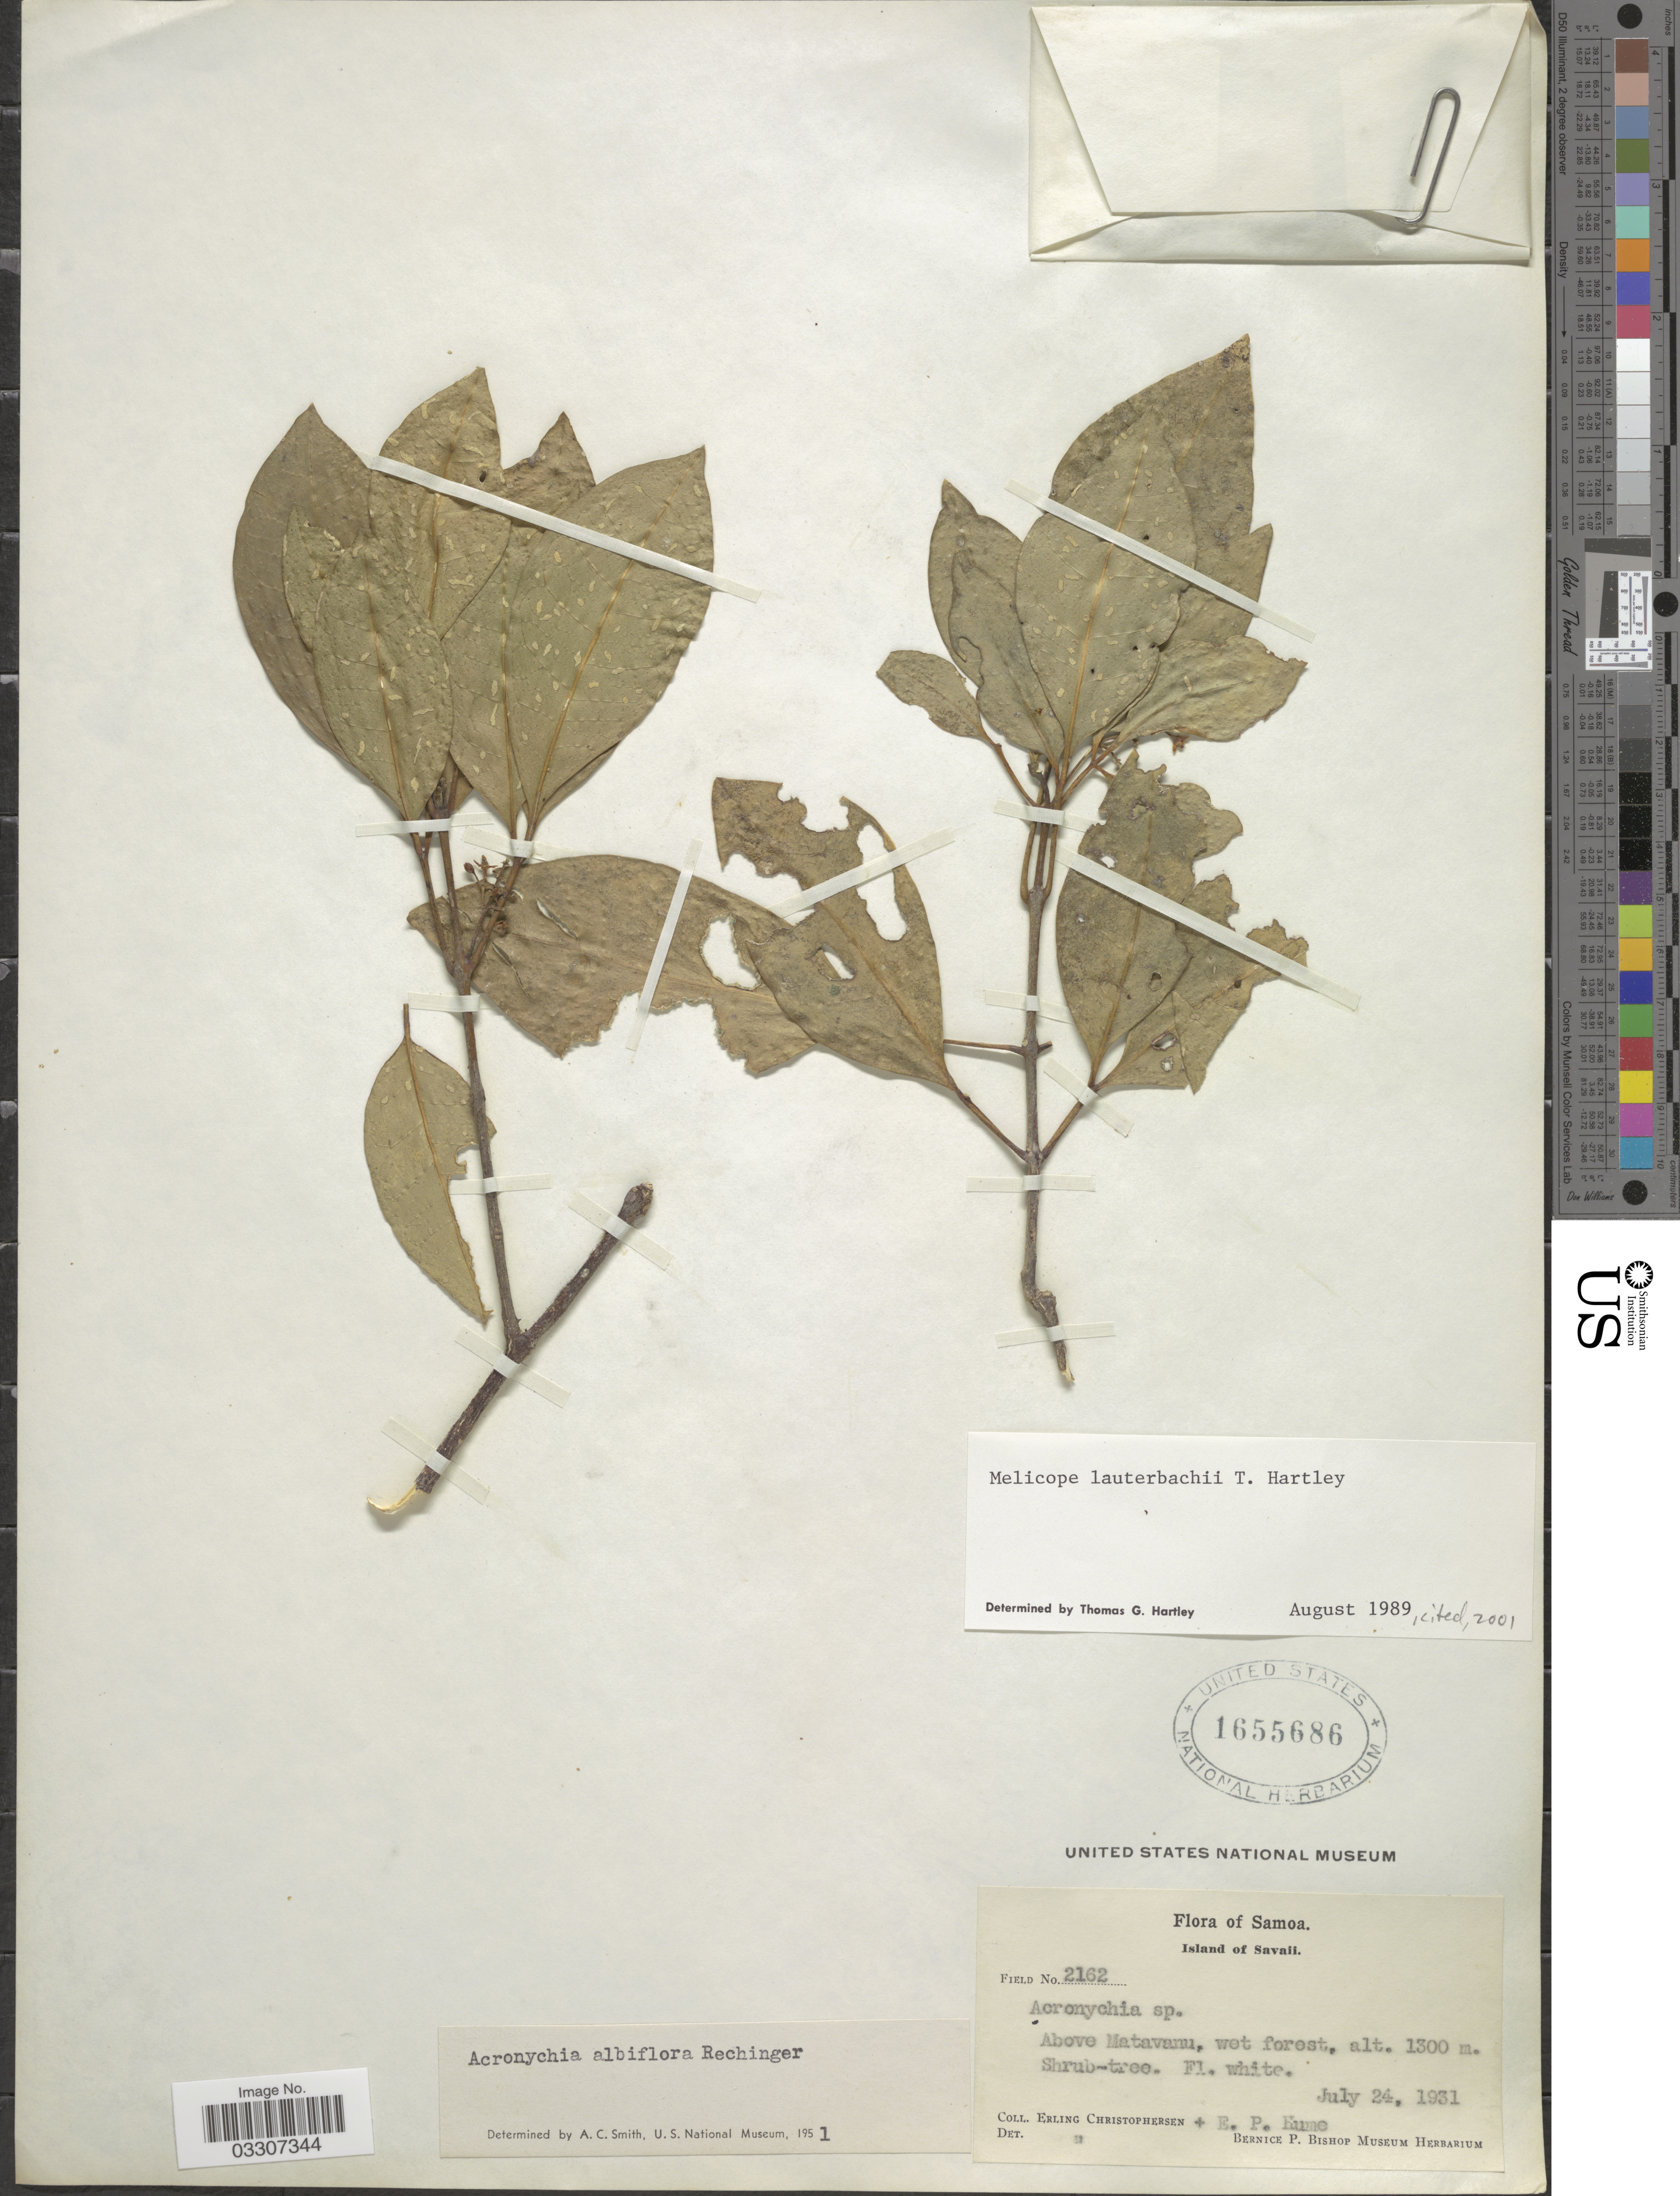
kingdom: Plantae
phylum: Tracheophyta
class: Magnoliopsida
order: Sapindales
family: Rutaceae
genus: Melicope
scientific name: Melicope lauterbachii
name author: T.G. Hartley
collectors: E. Christophersen & E. Kume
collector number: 2162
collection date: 1931-07-24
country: Samoa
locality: Samoa. Island of Savaii. Above Matavanu.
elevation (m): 1300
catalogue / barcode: US 1655686